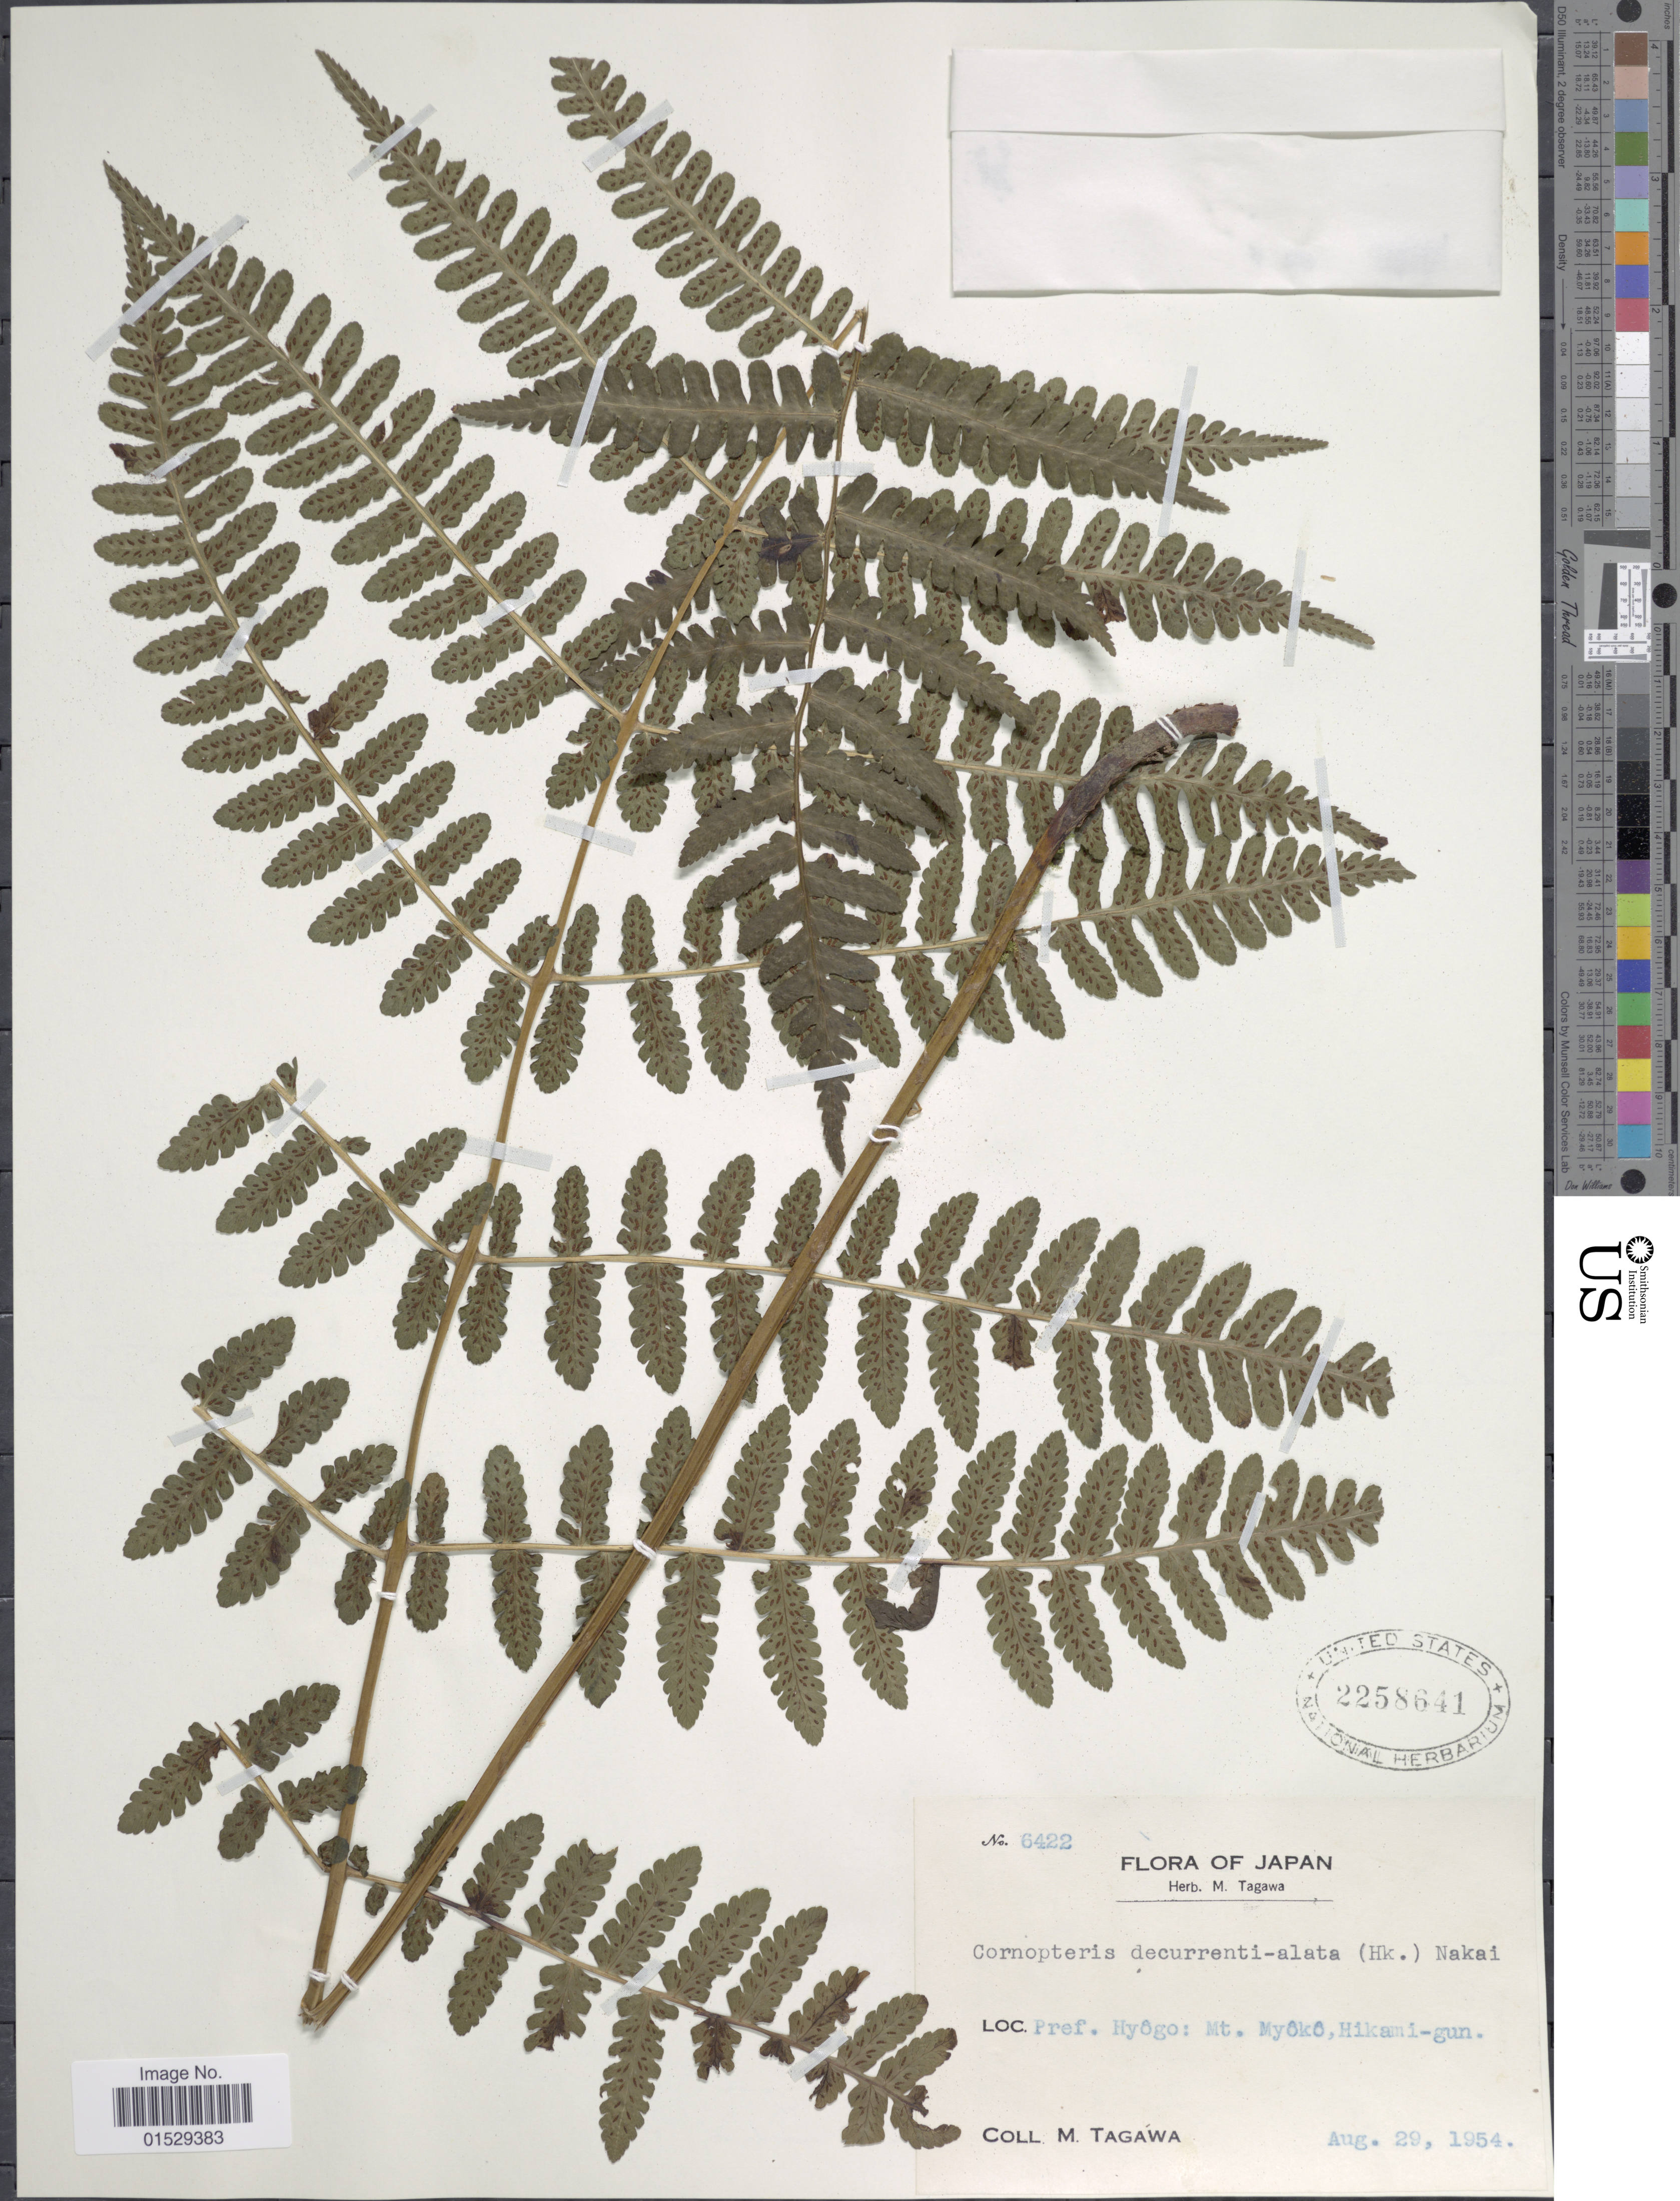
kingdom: Plantae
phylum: Tracheophyta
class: Polypodiopsida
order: Polypodiales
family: Athyriaceae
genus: Cornopteris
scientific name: Cornopteris decurrentialata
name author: (Hook.) Nakai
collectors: M. Tagawa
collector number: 6422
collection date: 1954-08-29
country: Japan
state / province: Hyogo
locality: Pref. Hyogo: Mt. Myoko, Hikami-gun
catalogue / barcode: US 2258641